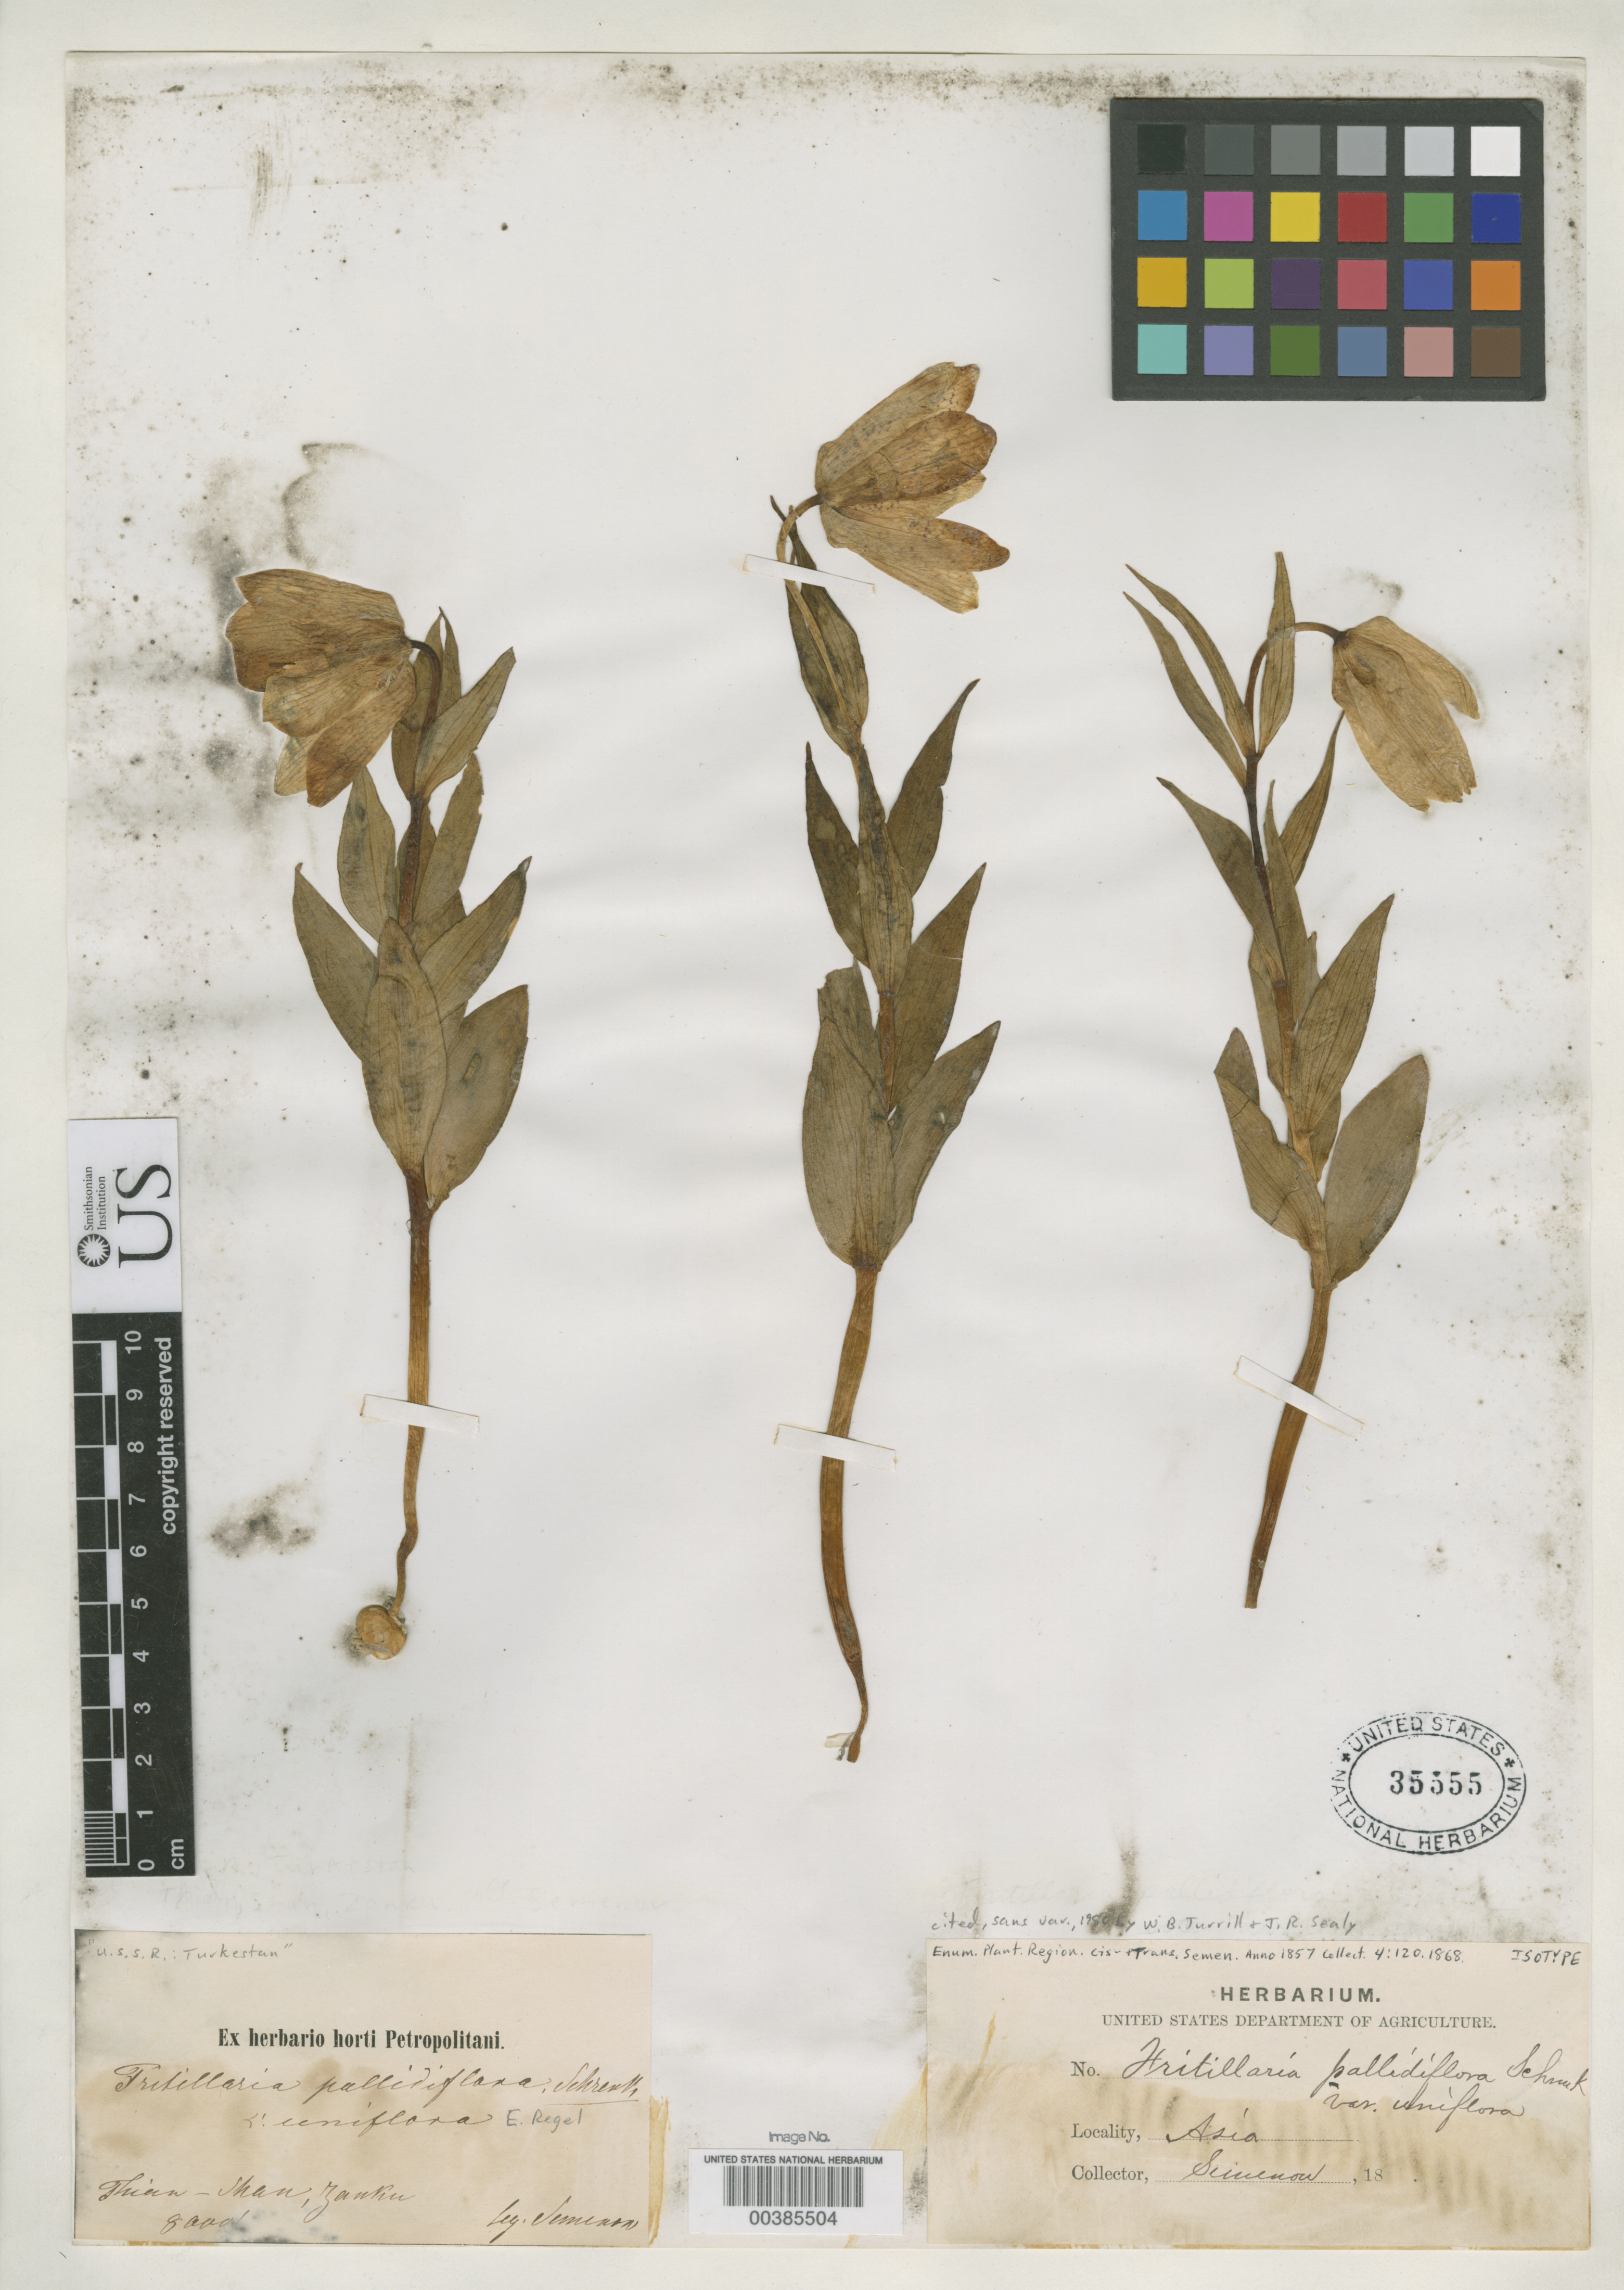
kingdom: Plantae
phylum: Tracheophyta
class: Liliopsida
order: Liliales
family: Liliaceae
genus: Fritillaria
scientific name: Fritillaria pallidiflora var. uniflora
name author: Regel in Regel & Herder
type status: Isotype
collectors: N. Sewerzow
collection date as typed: May 18-- to -- Jun 18--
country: Kyrgyzstan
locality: Thian-shan, Zauku.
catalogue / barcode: US 35555